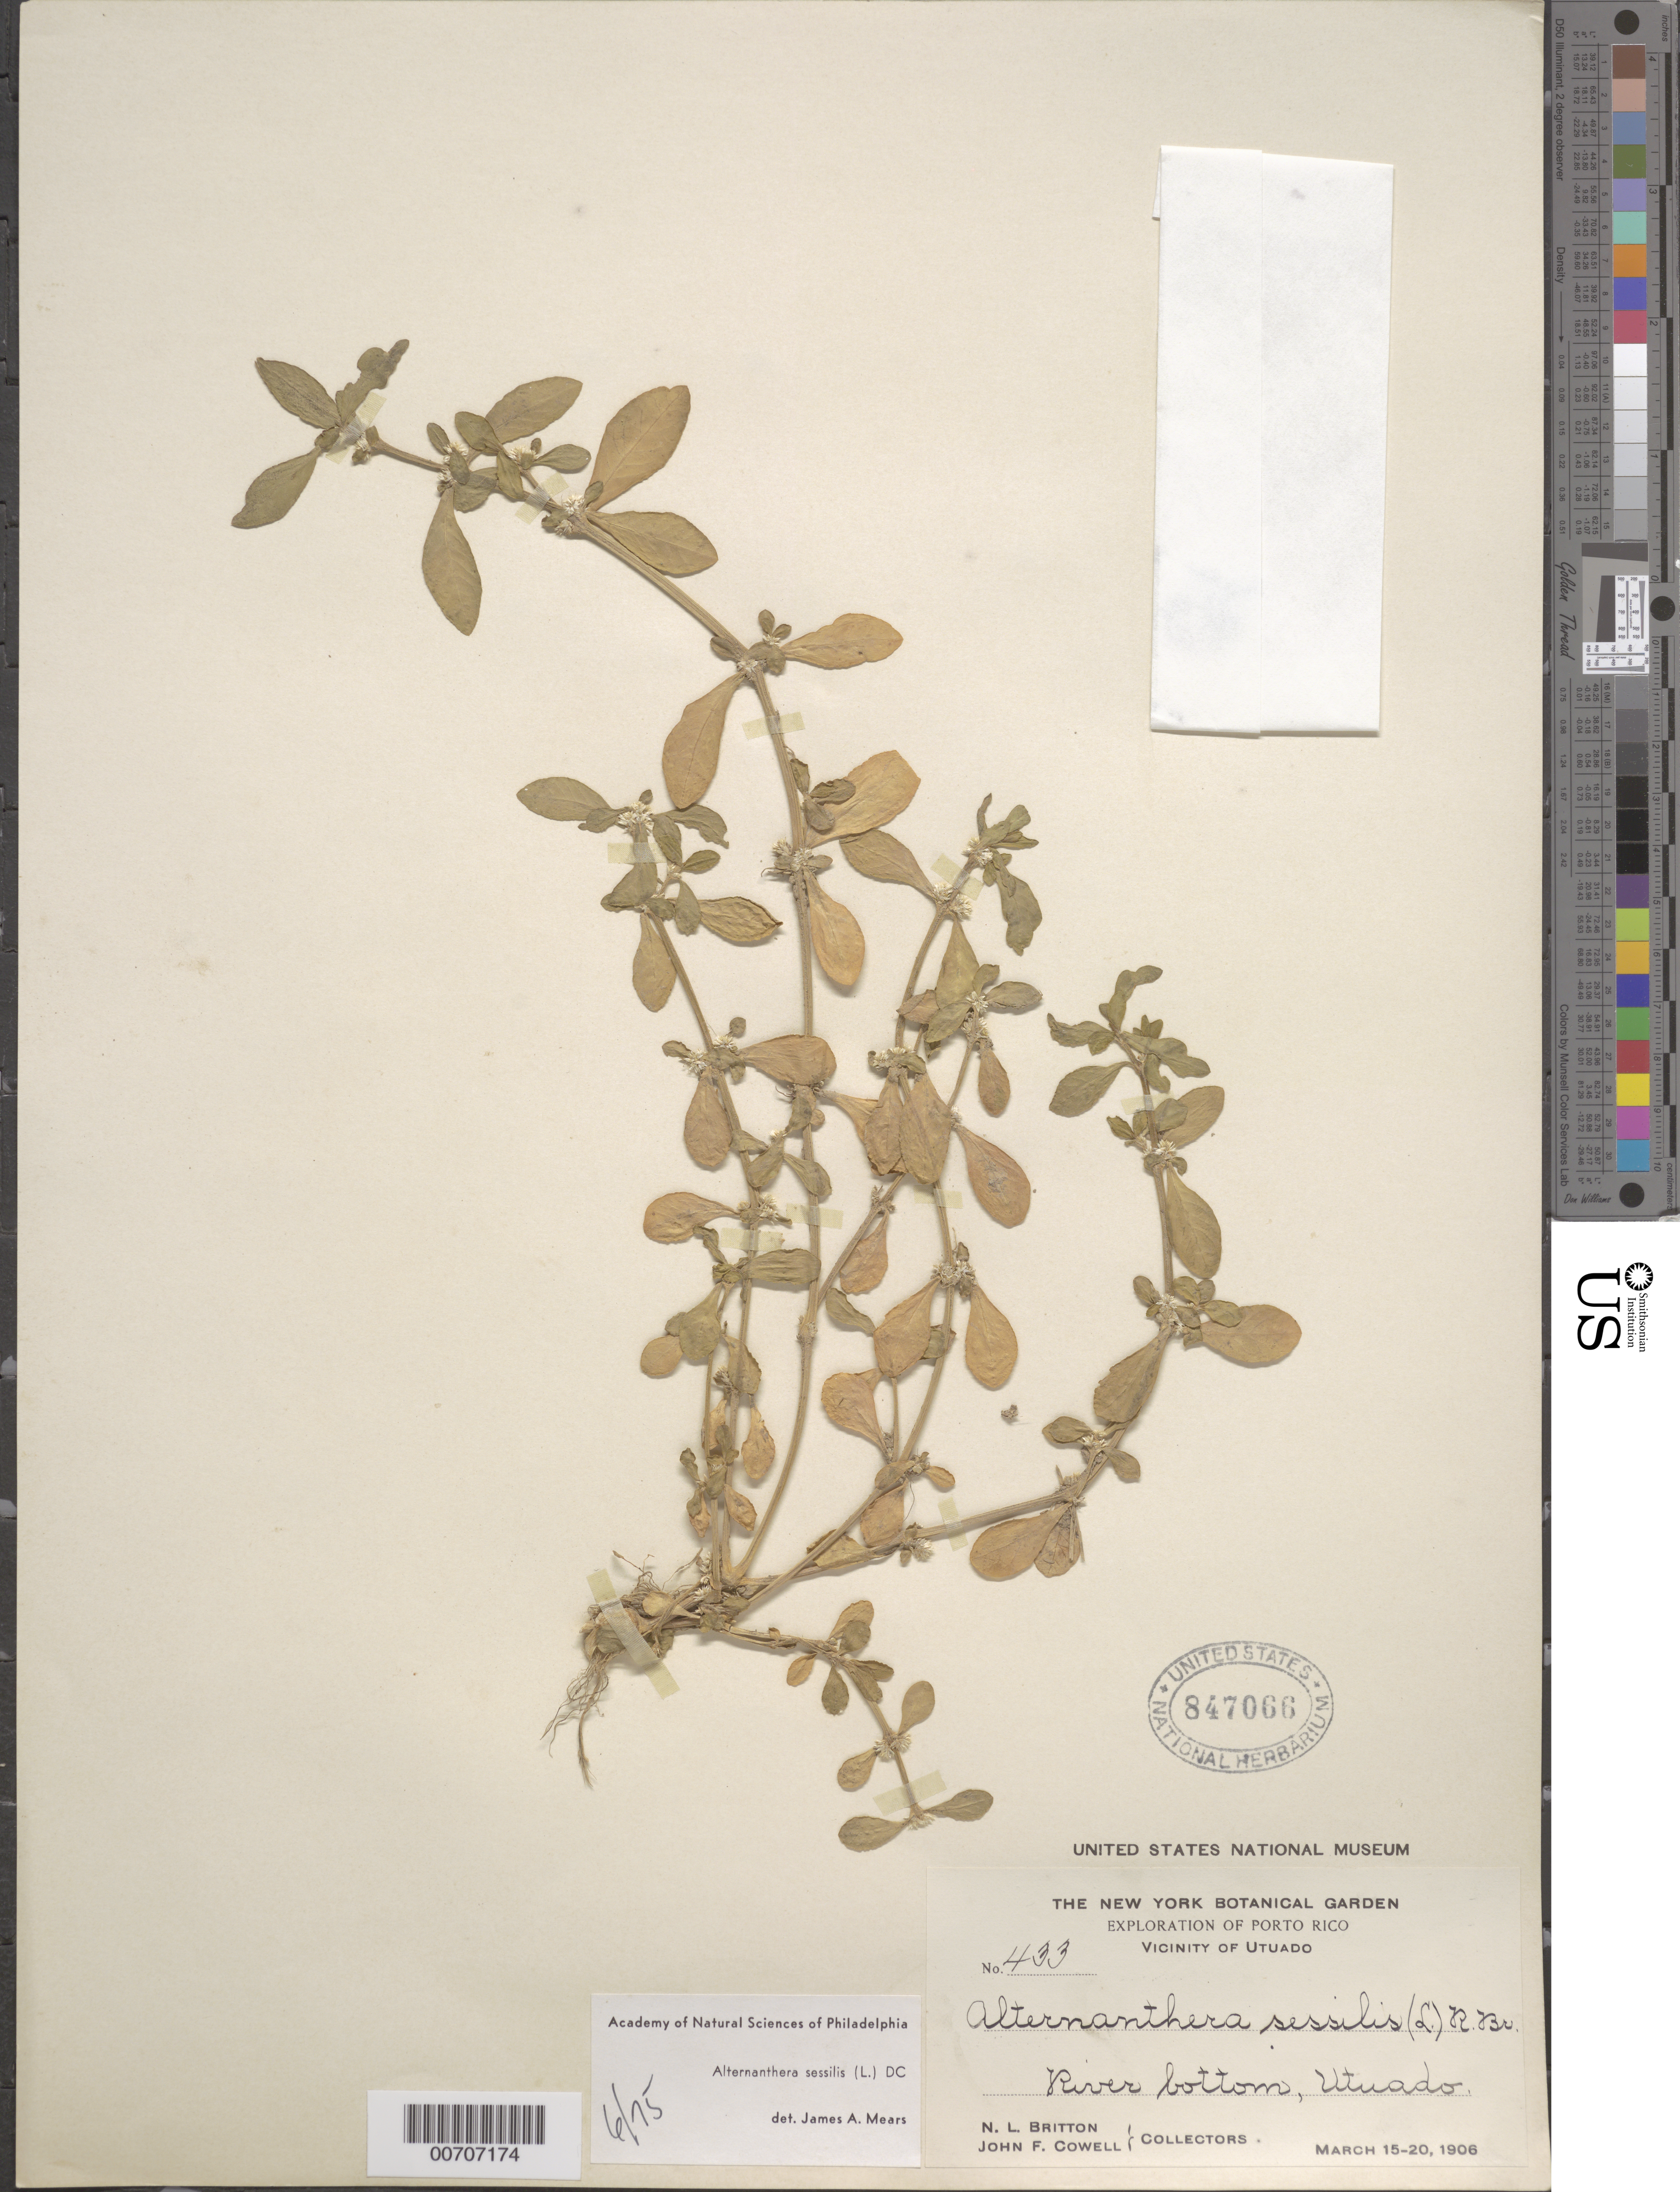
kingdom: Plantae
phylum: Tracheophyta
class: Magnoliopsida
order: Caryophyllales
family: Amaranthaceae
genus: Alternanthera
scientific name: Alternanthera sessilis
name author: (L.) DC.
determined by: Mears, J. A., (PH), Academy of Natural Sciences of Philadelphia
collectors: N. Britton & J. F. Cowell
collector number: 433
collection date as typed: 15 Mar 1906 to 20 Mar 1906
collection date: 1906-03-15/1906-03-20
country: Puerto Rico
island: Greater Antilles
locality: Utuado, vic of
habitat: River bottom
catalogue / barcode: US 847066